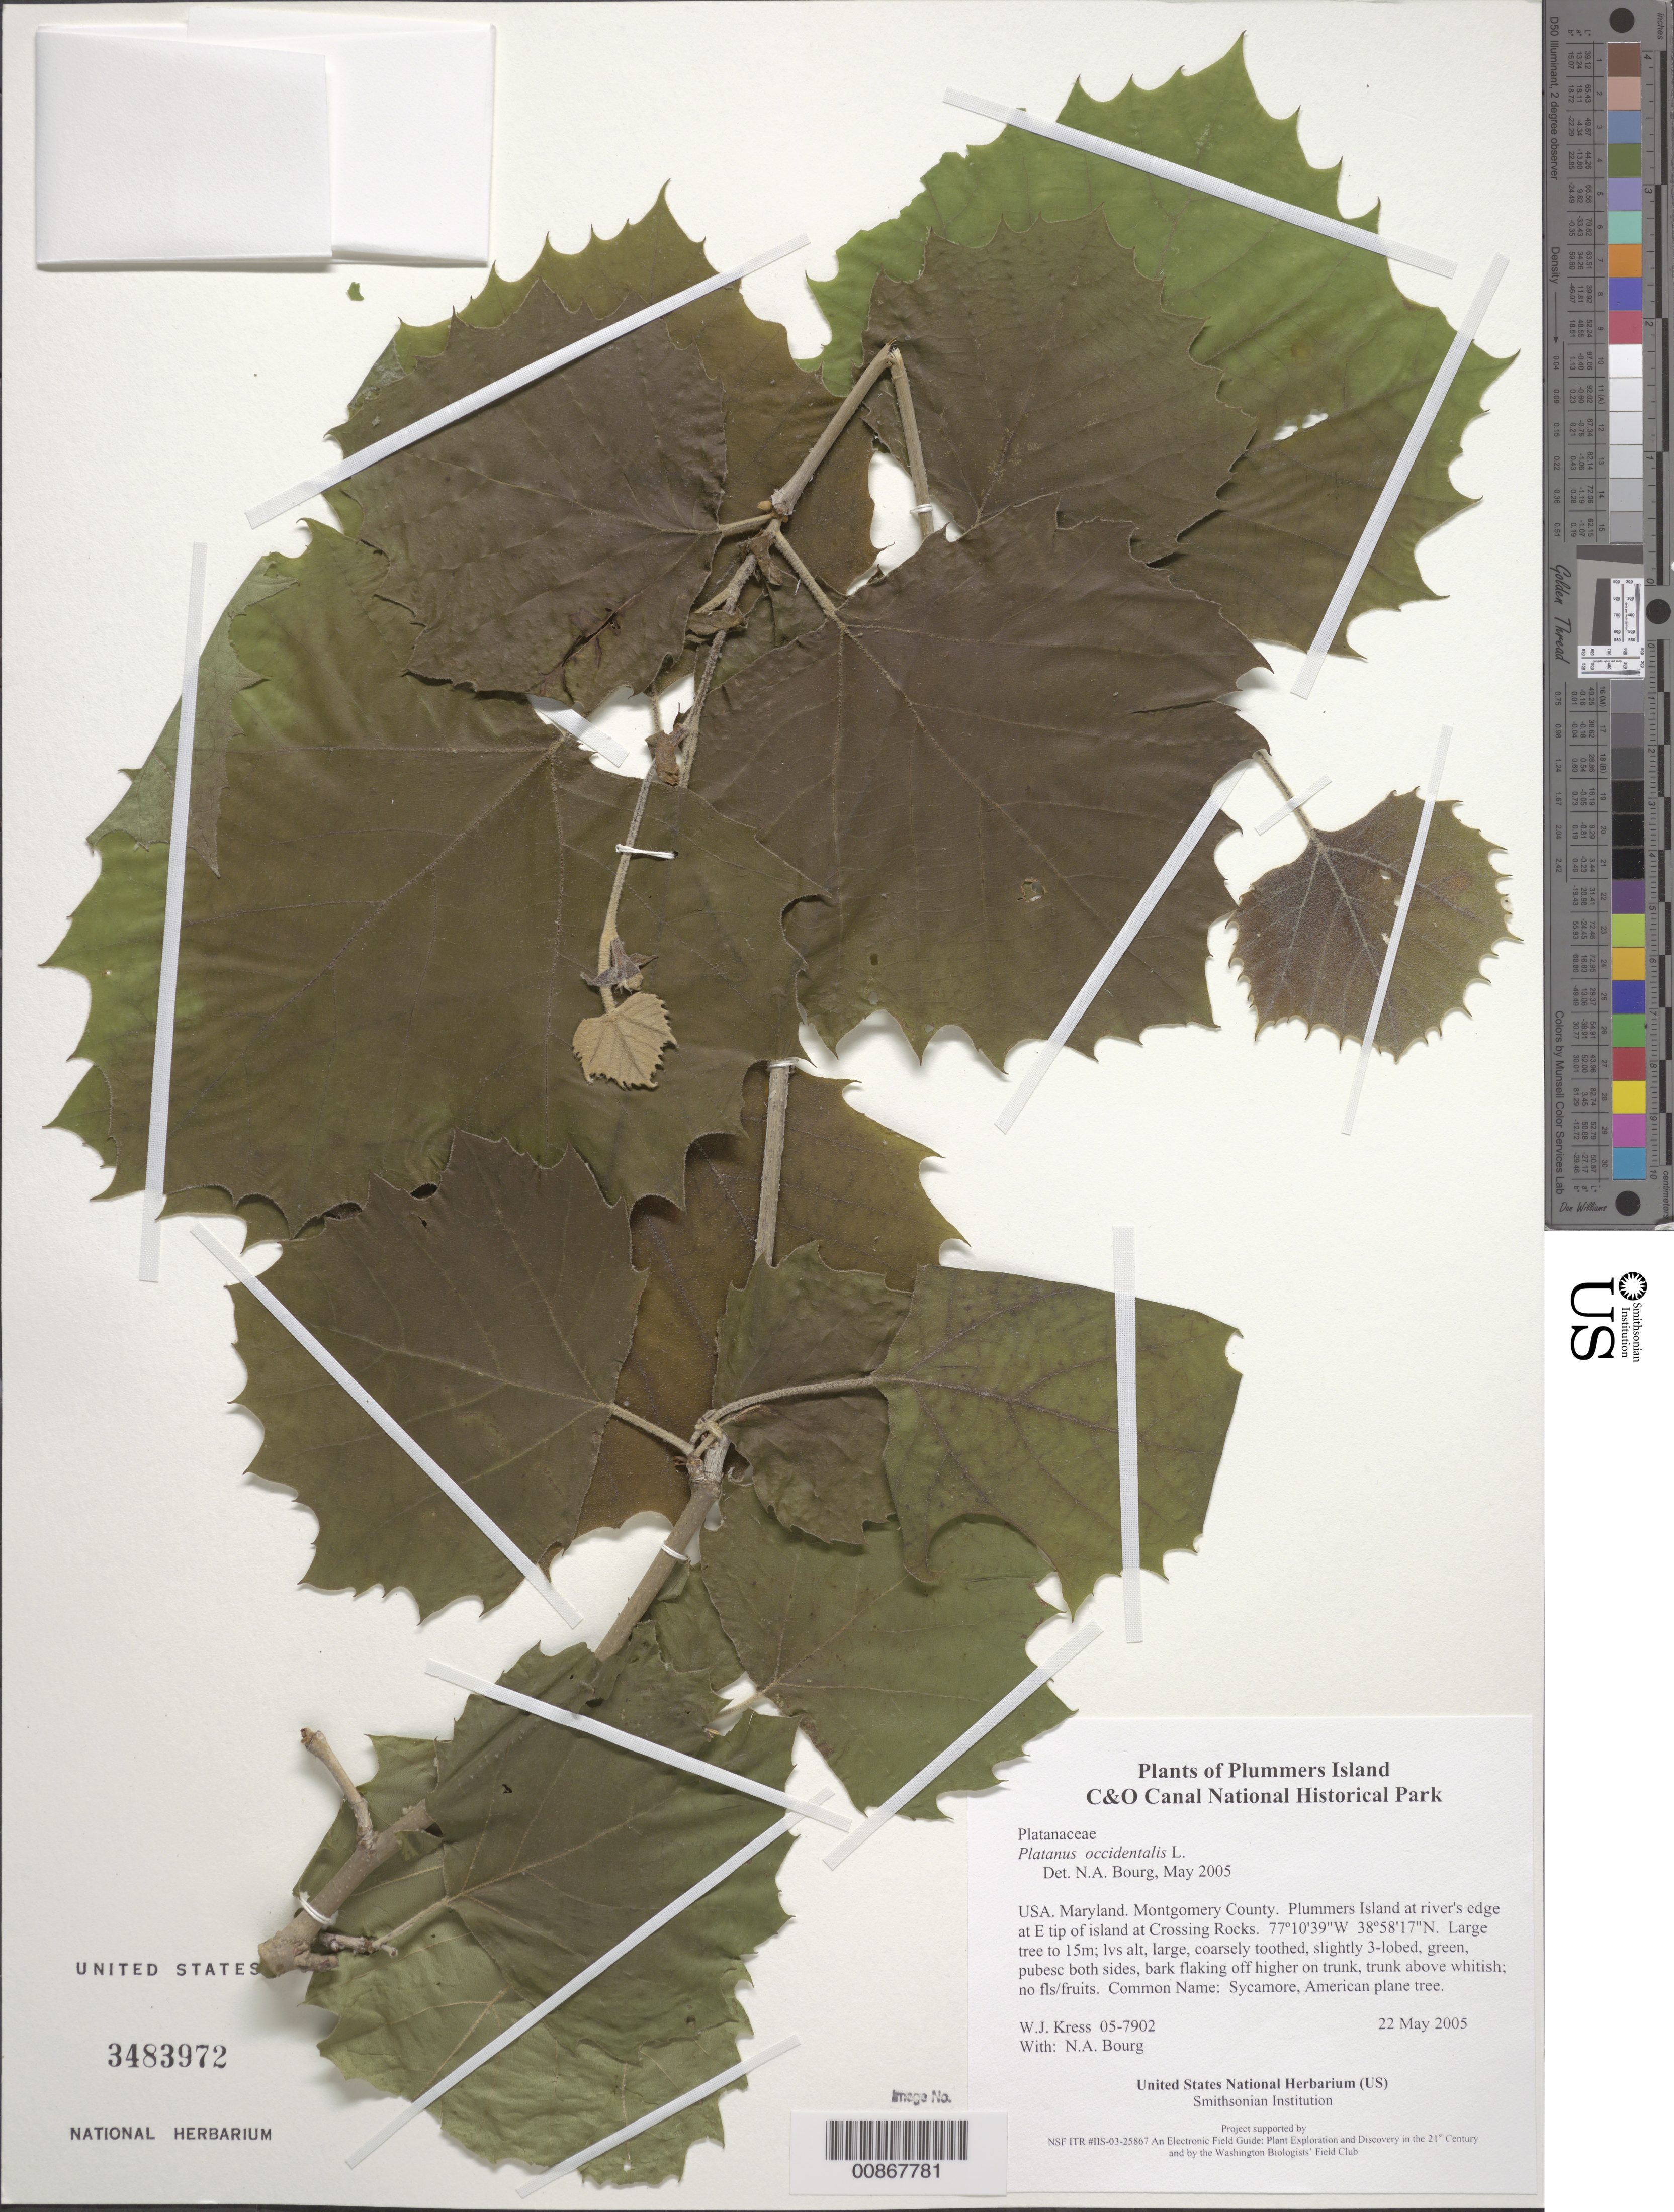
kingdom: Plantae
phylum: Tracheophyta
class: Magnoliopsida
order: Proteales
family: Platanaceae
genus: Platanus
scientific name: Platanus occidentalis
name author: L.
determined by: Bourg, N. A.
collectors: W. J. Kress & N. A. Bourg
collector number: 05-7902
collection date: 2005-05-22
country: United States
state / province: Maryland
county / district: Montgomery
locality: Chesapeake and Ohio Canal National Historical Park, Plummers Island at river's edge at E tip of island at Crossing Rocks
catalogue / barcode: US 3483972